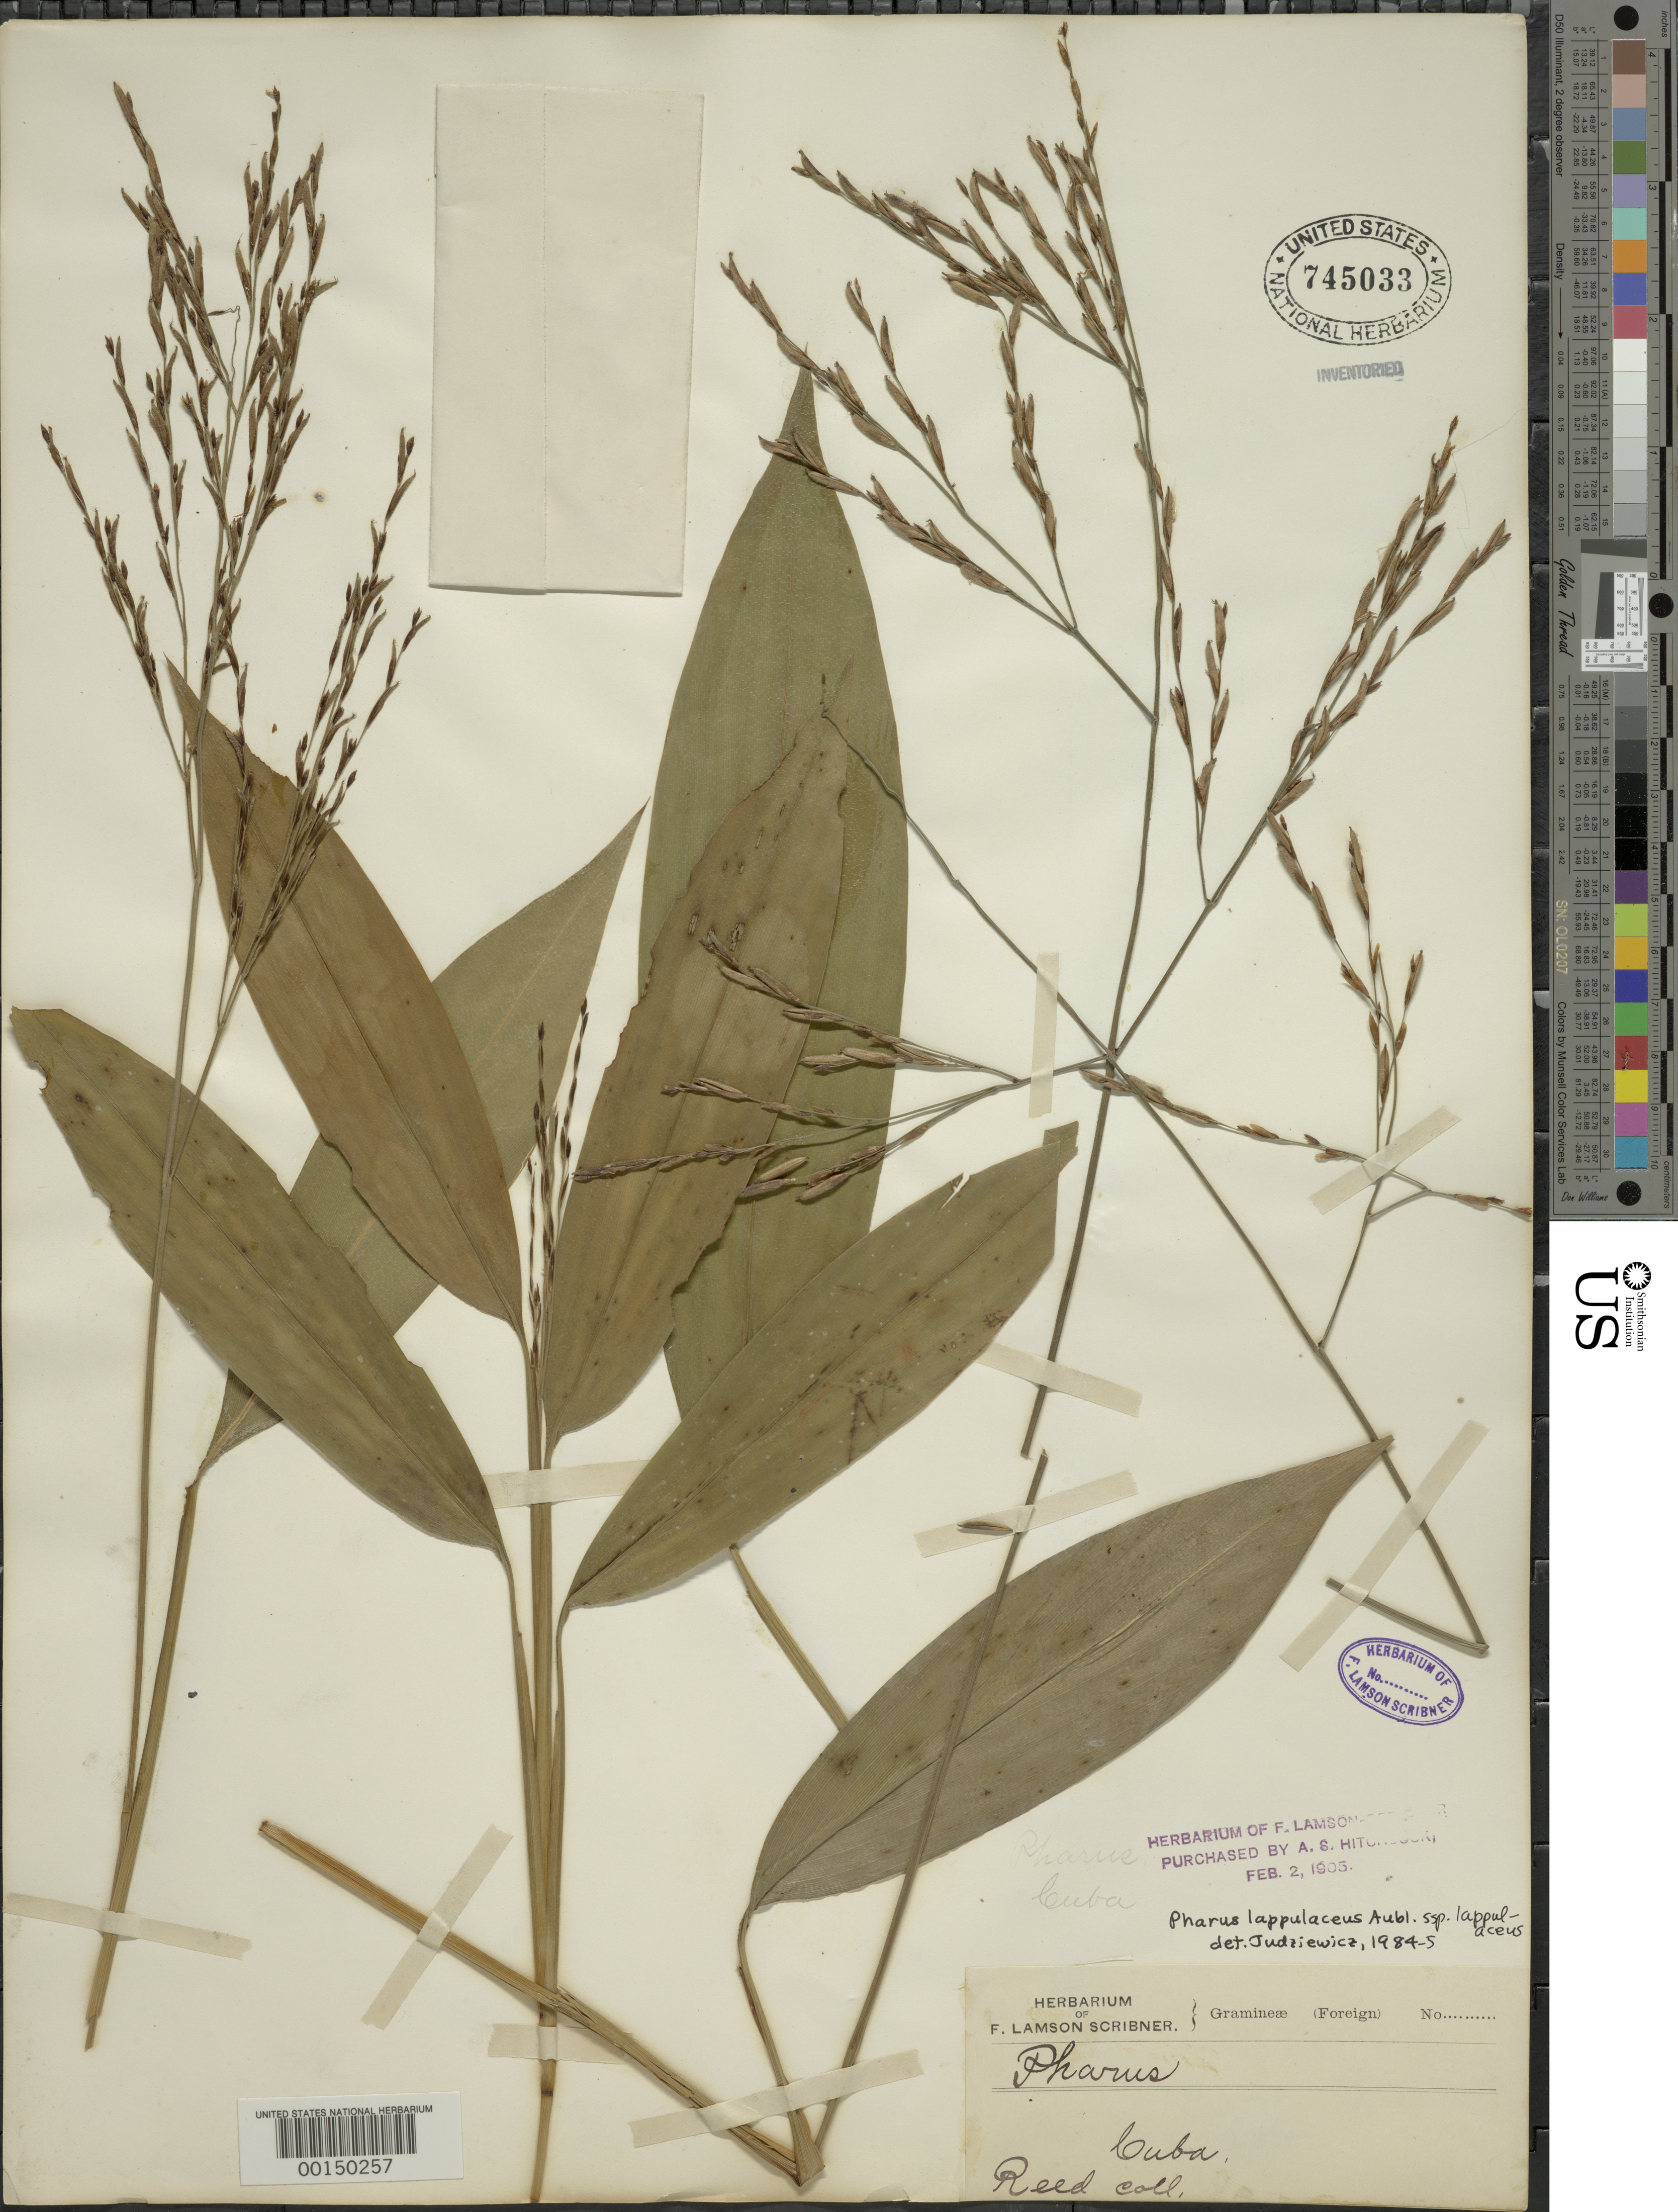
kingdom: Plantae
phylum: Tracheophyta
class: Liliopsida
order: Poales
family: Poaceae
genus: Pharus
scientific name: Pharus lappulaceus subsp. lappulaceus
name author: Aubl.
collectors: -. Reed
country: Cuba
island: Greater Antilles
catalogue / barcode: US 745033